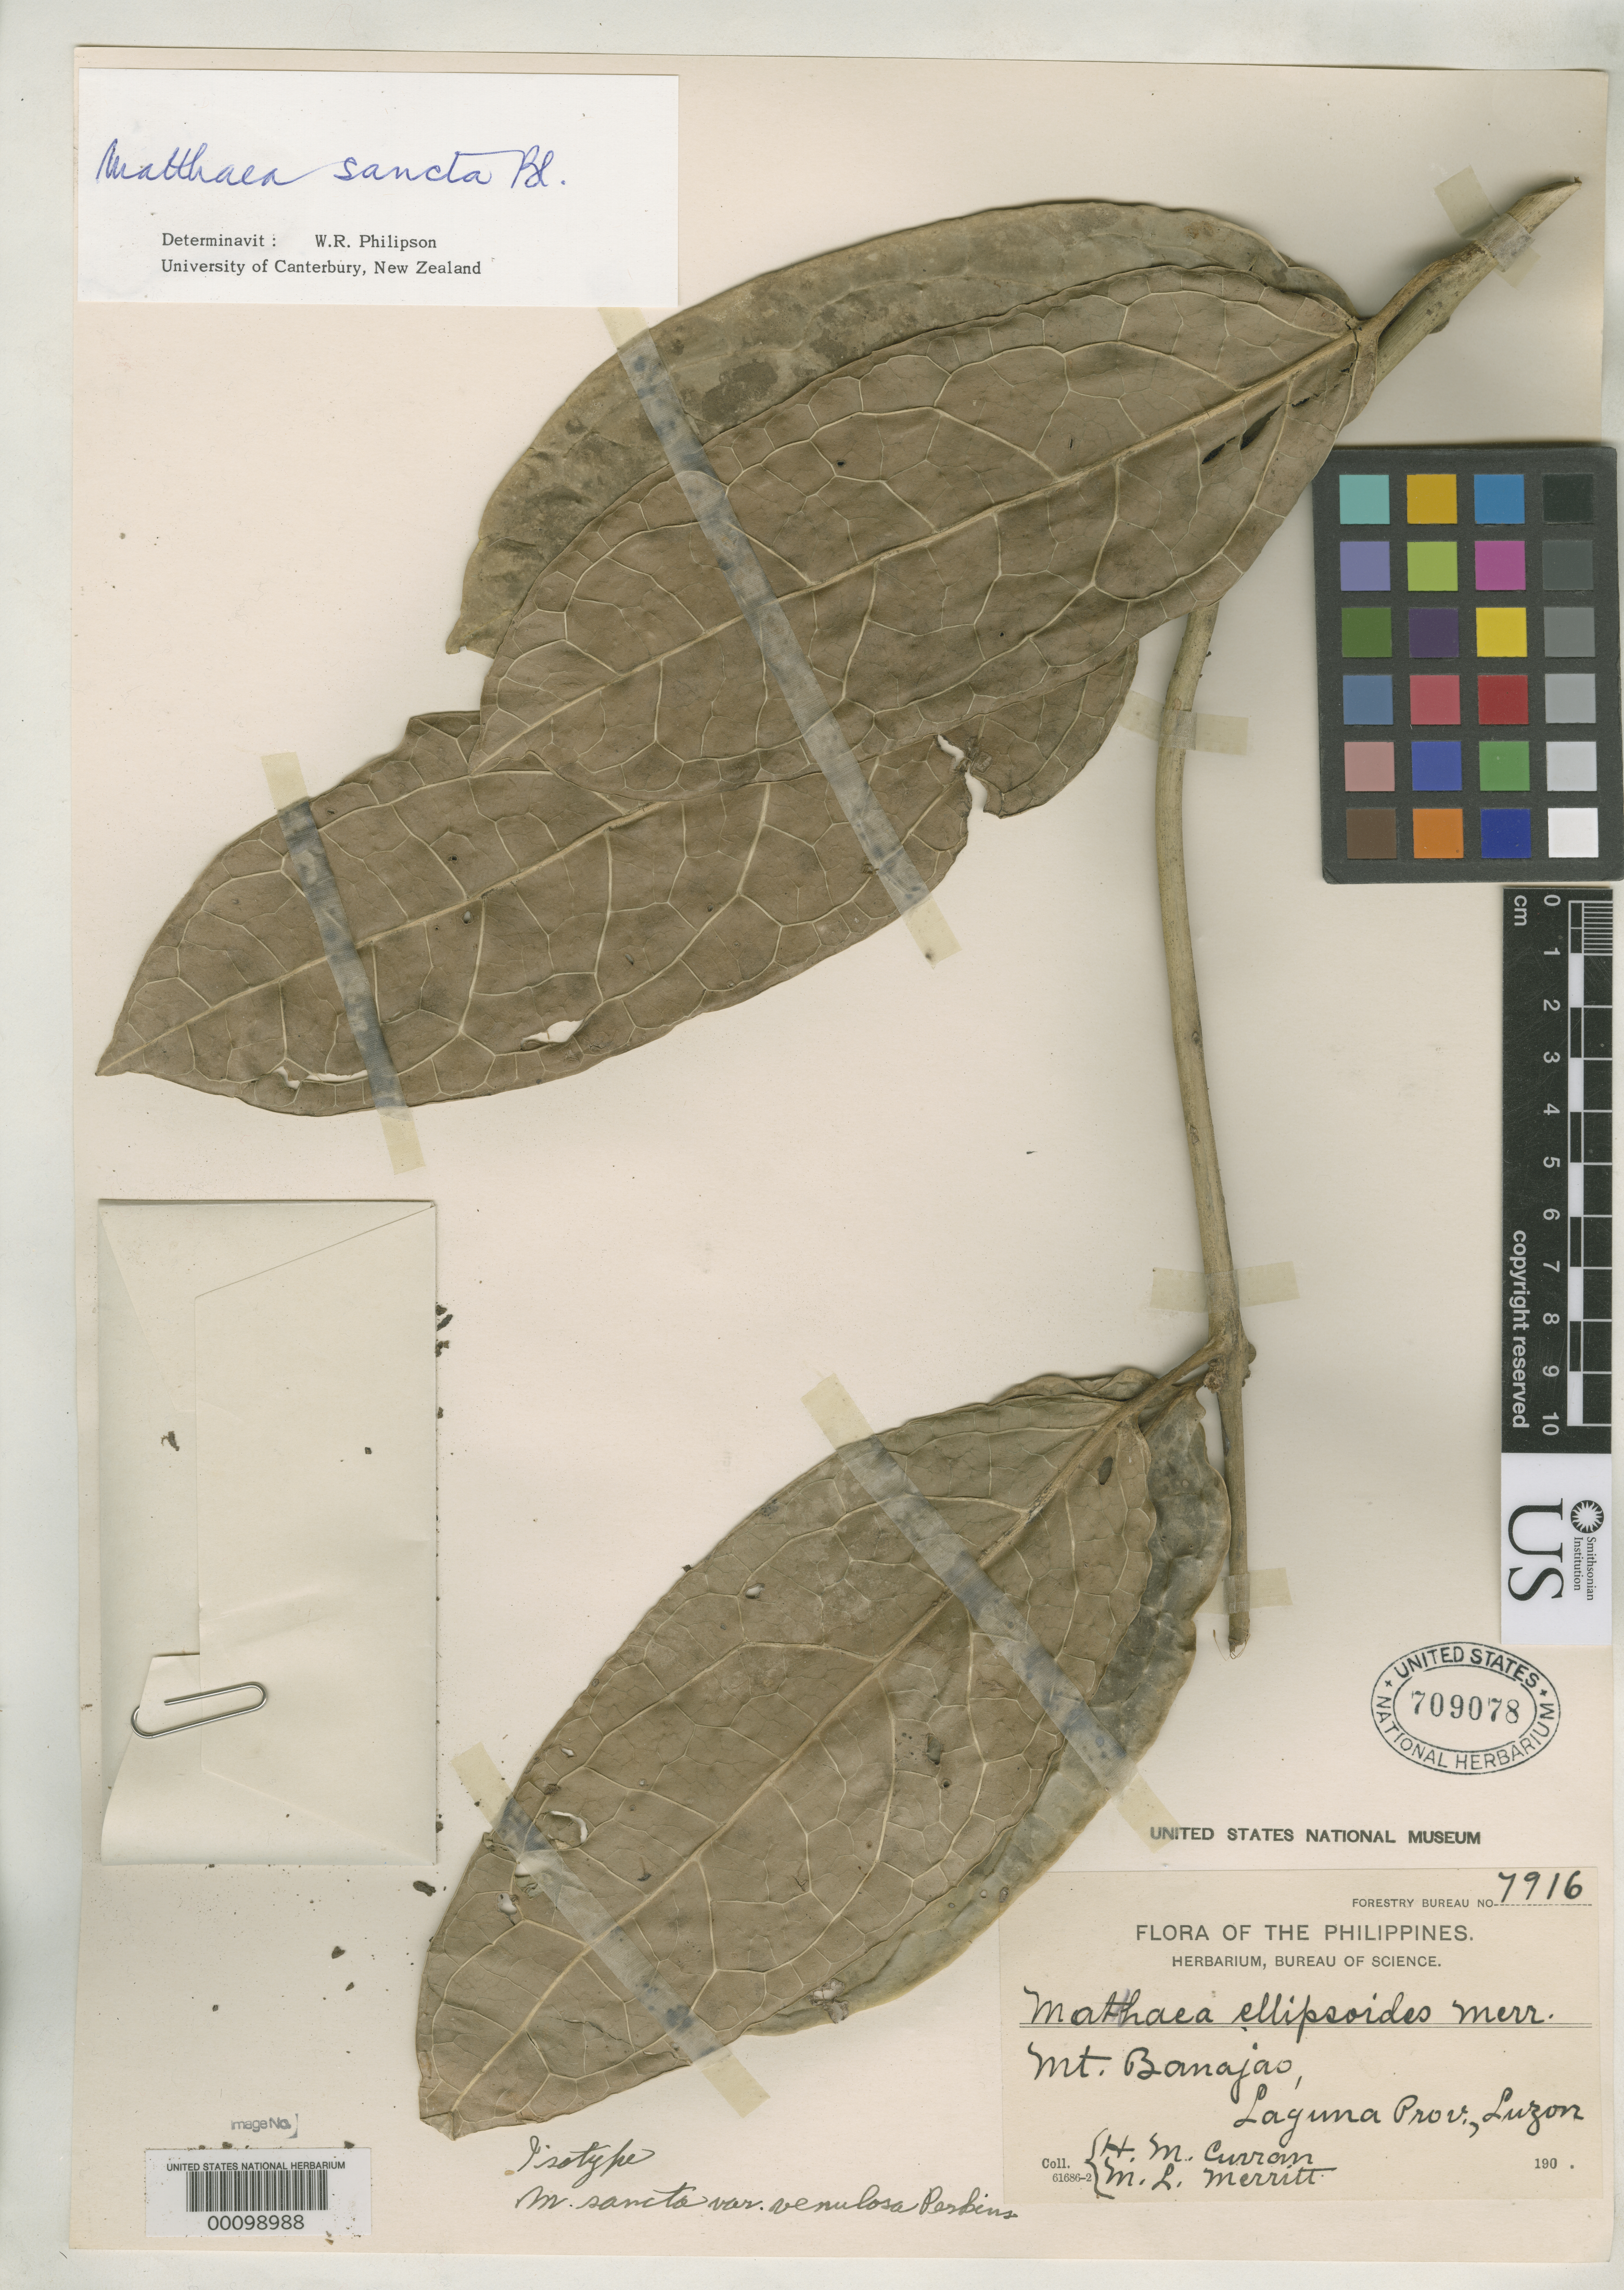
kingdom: Plantae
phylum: Tracheophyta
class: Magnoliopsida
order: Laurales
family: Monimiaceae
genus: Matthaea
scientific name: Matthaea sancta var. venulosa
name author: Perkins in Engl.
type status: Isosyntype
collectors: H. M. Curran & M. L. Merritt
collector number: Bur. Sci. 7916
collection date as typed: Nov 1907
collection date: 1907-11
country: Philippines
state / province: Calabarzon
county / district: Laguna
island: Luzon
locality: Mt. Banajao.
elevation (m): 800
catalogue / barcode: US 709078